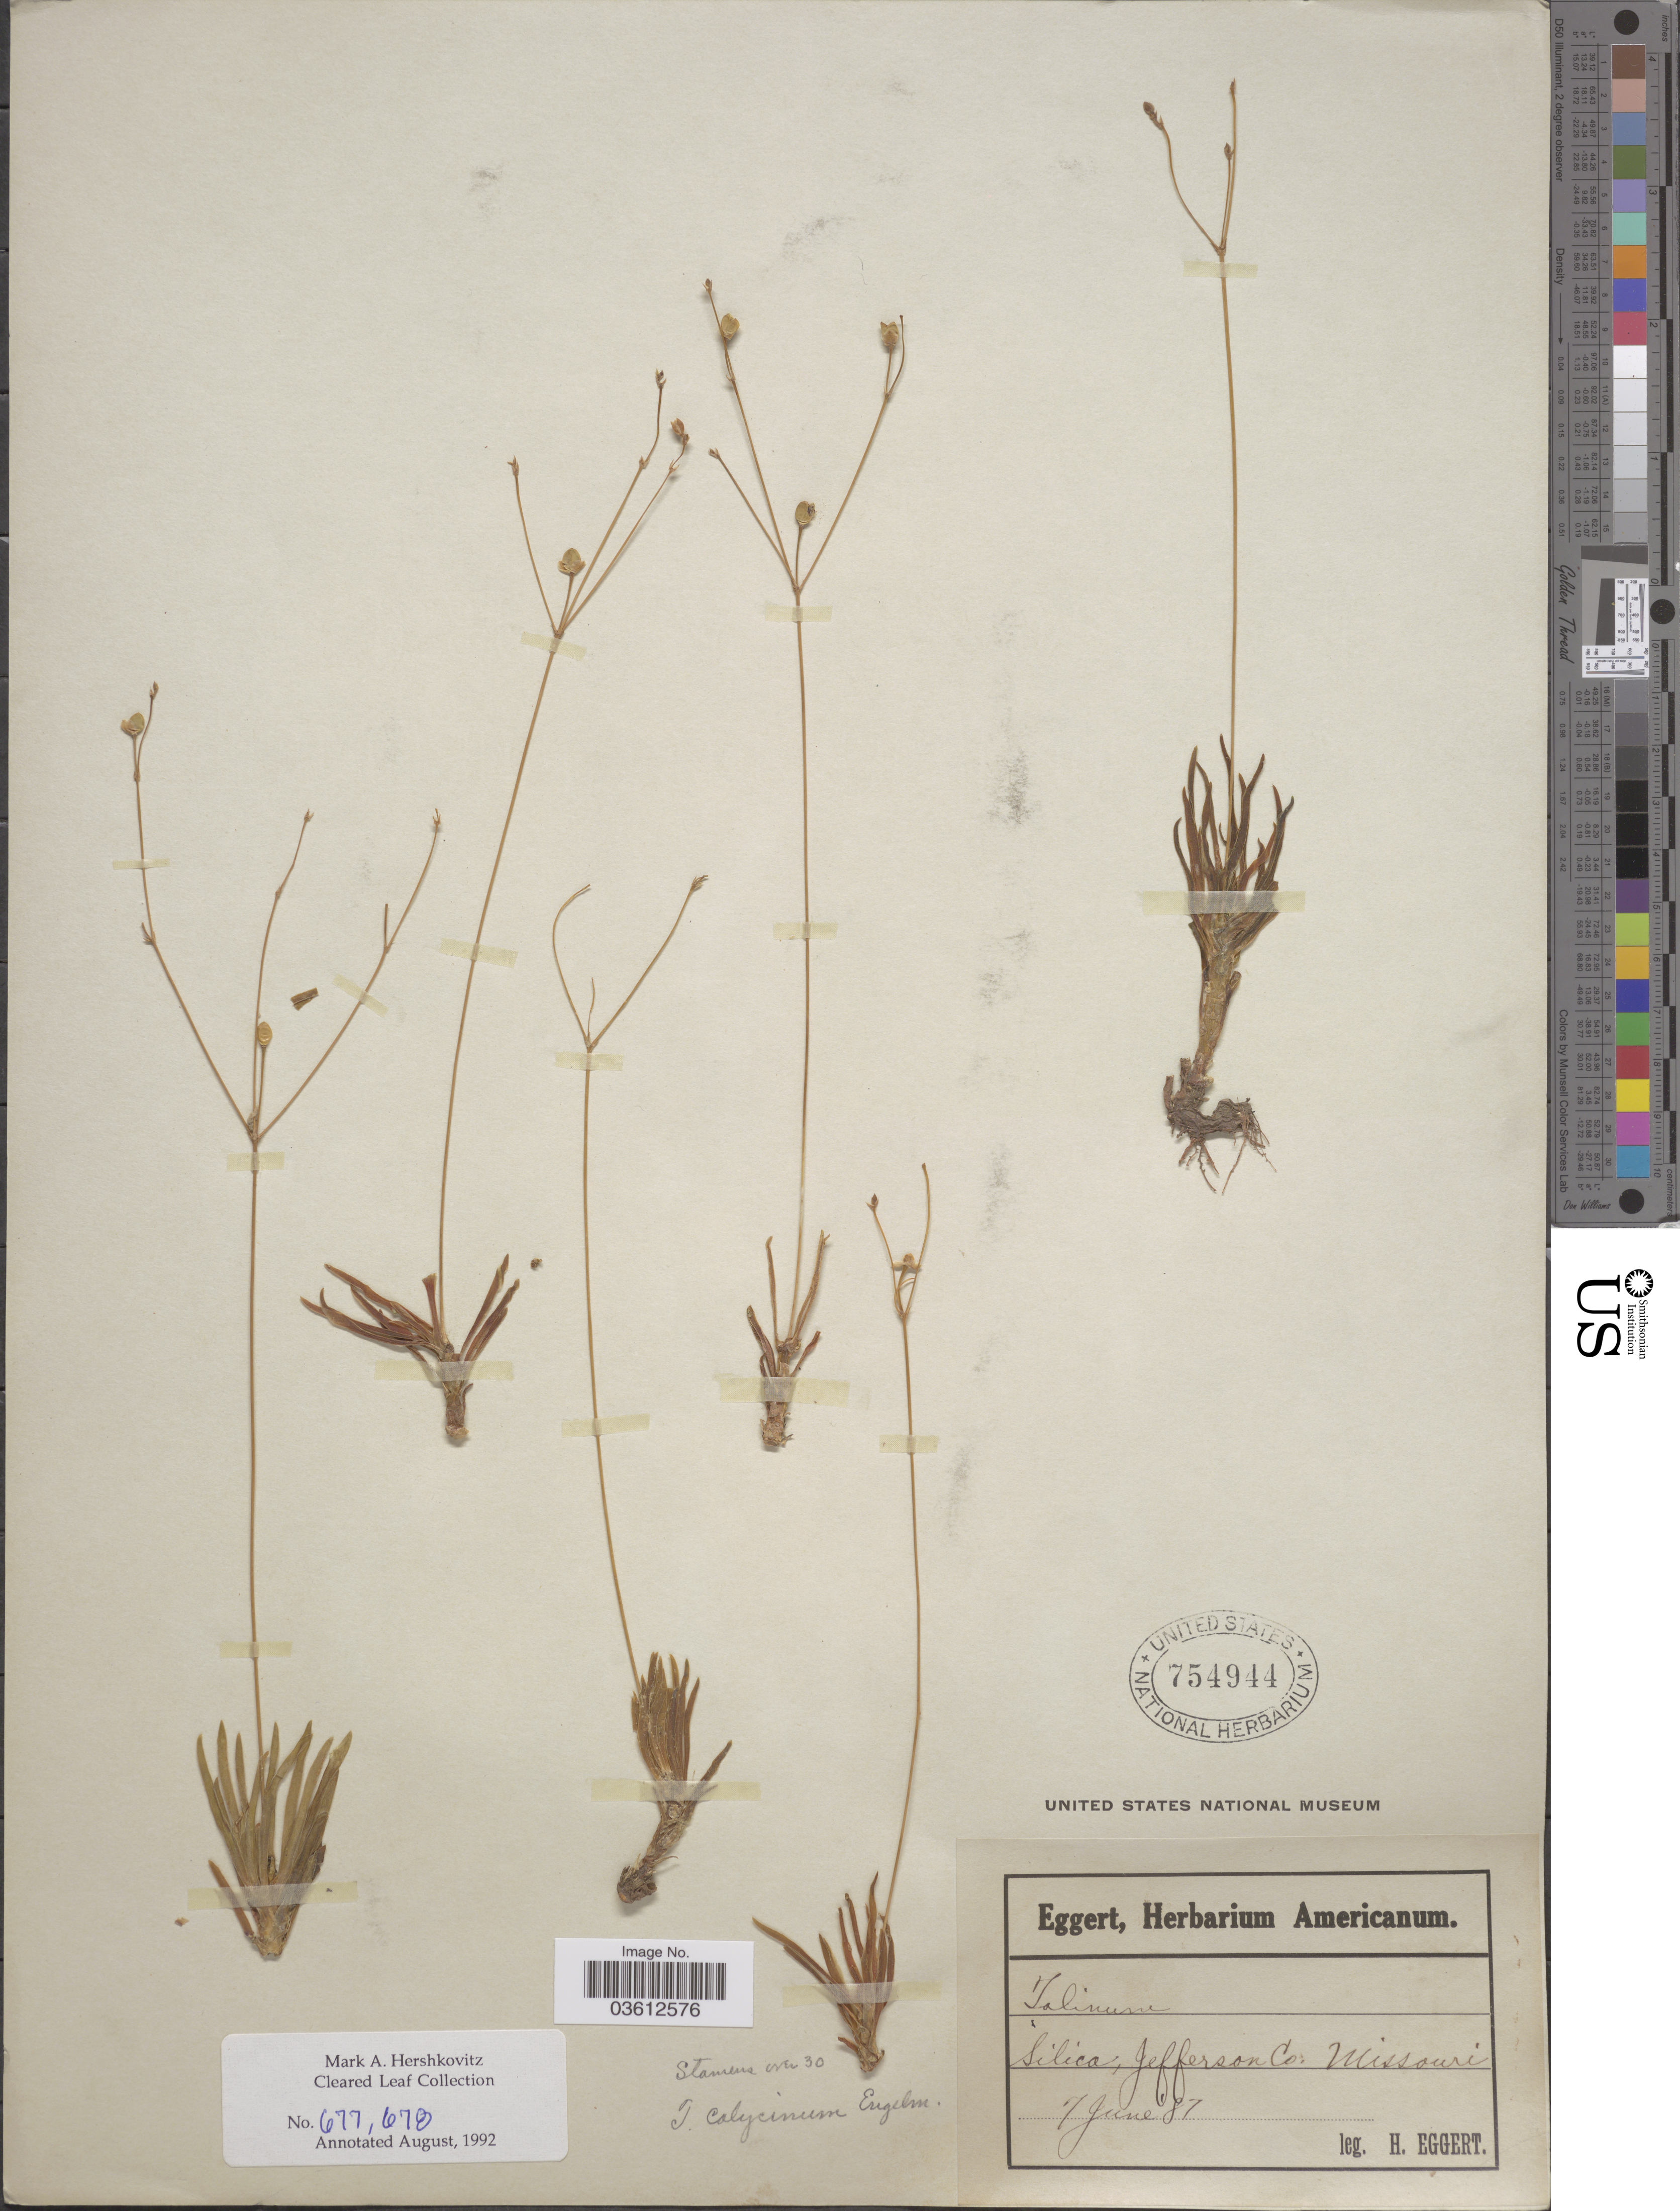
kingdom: Plantae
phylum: Tracheophyta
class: Magnoliopsida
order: Caryophyllales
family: Talinaceae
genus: Talinum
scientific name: Talinum calycinum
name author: Engelm.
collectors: H. Eggert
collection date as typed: Transcribed d/m/y: 7/6/87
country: United States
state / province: Missouri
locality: Silica, Jefferson Co.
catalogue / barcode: US 754944